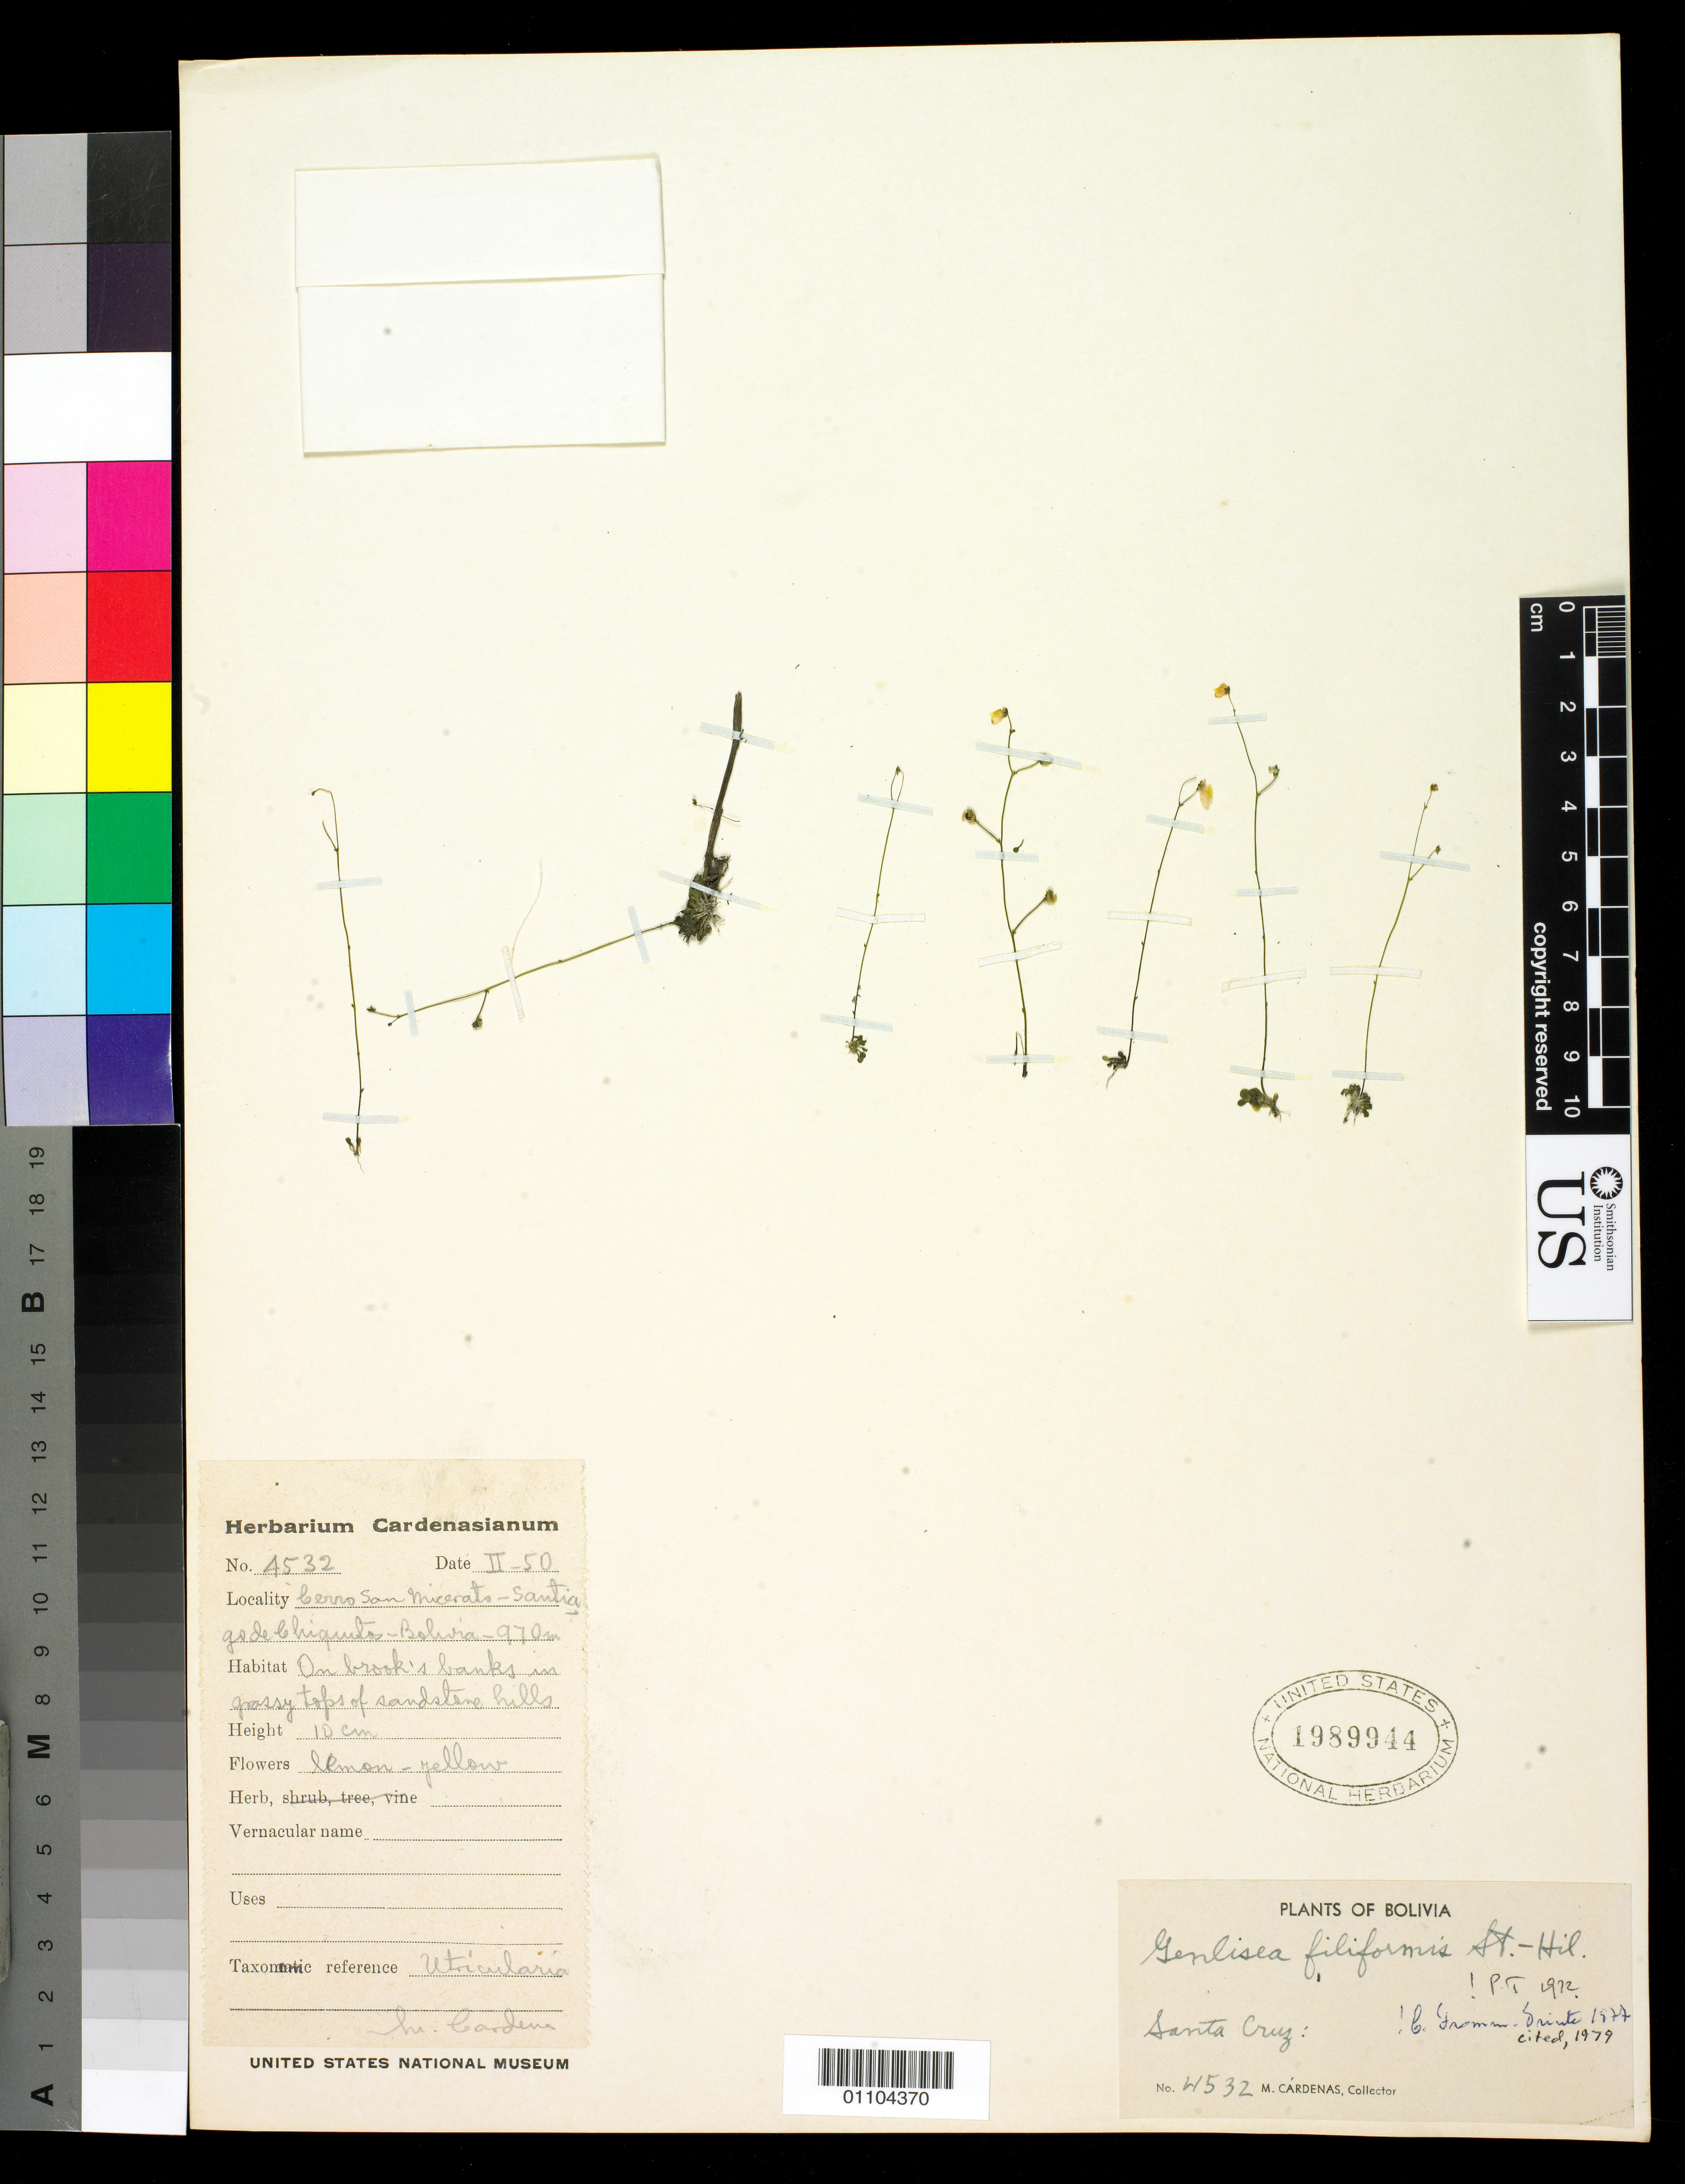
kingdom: Plantae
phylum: Tracheophyta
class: Magnoliopsida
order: Lamiales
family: Lentibulariaceae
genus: Genlisea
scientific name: Genlisea filiformis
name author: A. St.-Hil.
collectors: M. Cárdenas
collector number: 4532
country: Bolivia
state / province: Santa Cruz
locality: Cerro San Micerats-Santia-gode Chiquita-Bolivia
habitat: On brook's banks in grassy tops of sandstone hills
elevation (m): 970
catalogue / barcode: US 1989944